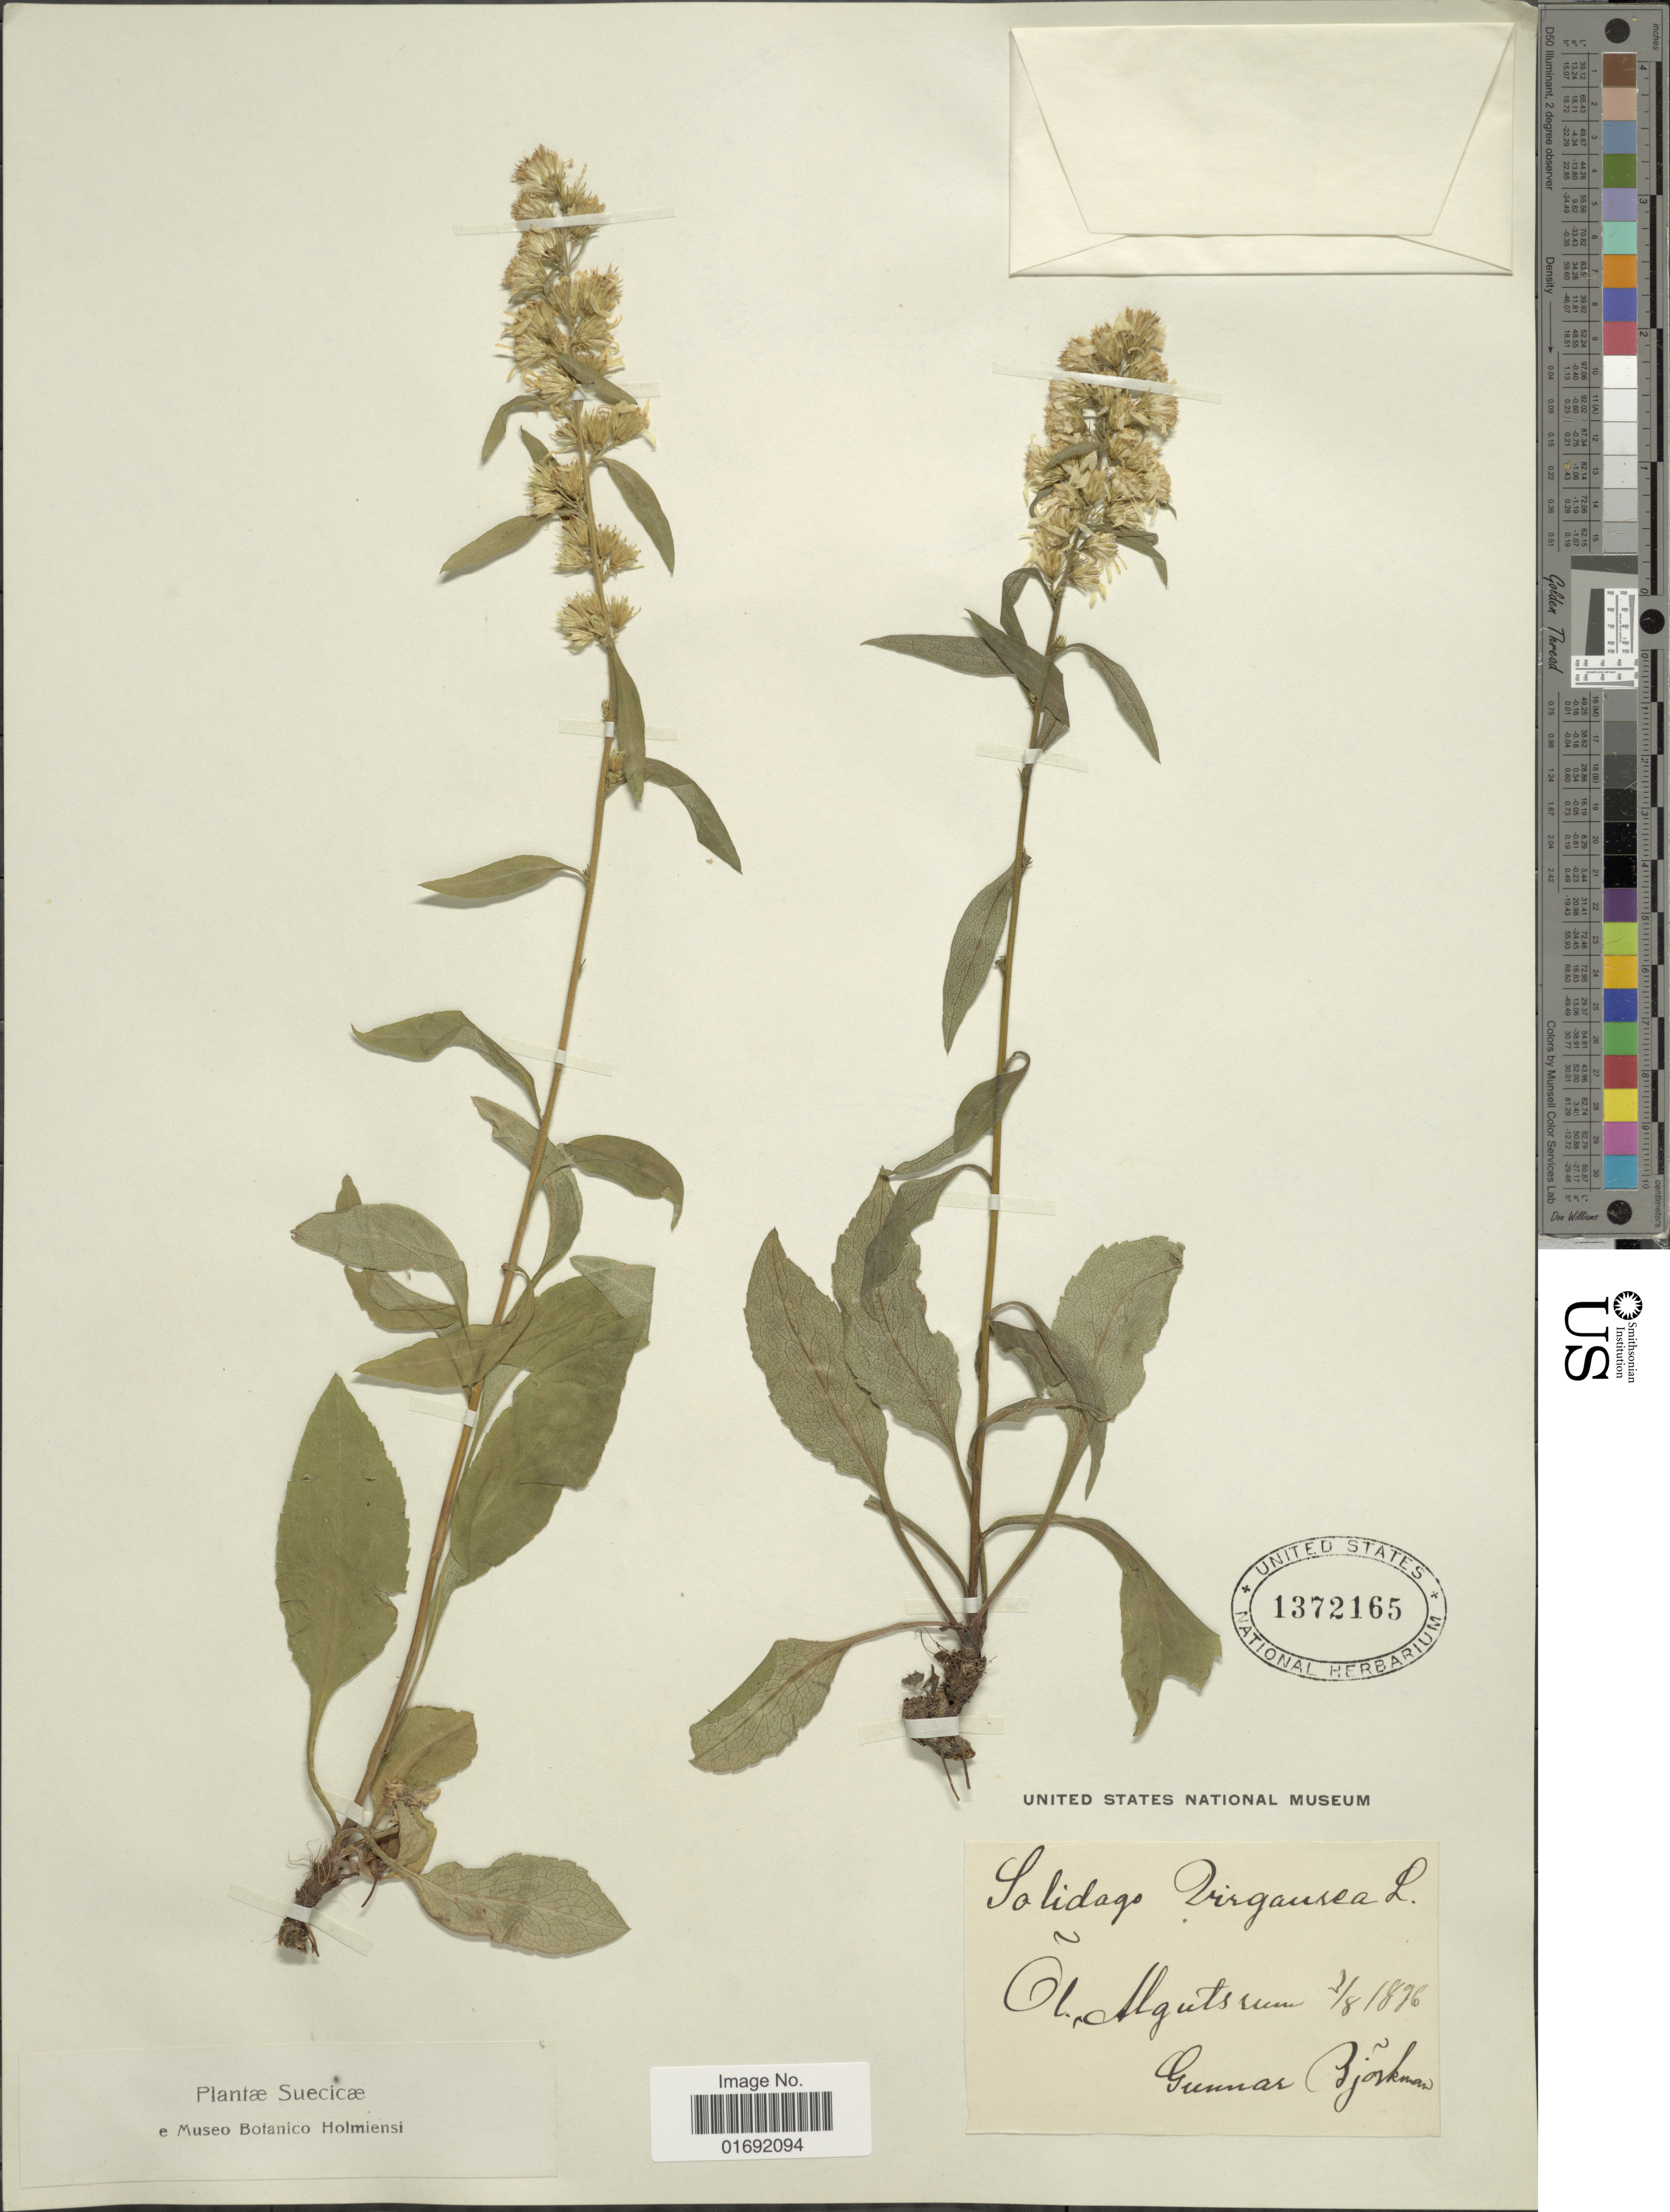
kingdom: Plantae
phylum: Tracheophyta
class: Magnoliopsida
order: Asterales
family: Asteraceae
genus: Solidago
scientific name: Solidago virgaurea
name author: L.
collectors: G. Bjorkman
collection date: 1896-08-03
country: Sweden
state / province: Kalmar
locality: Ol., Algutsrum.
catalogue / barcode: US 1372165